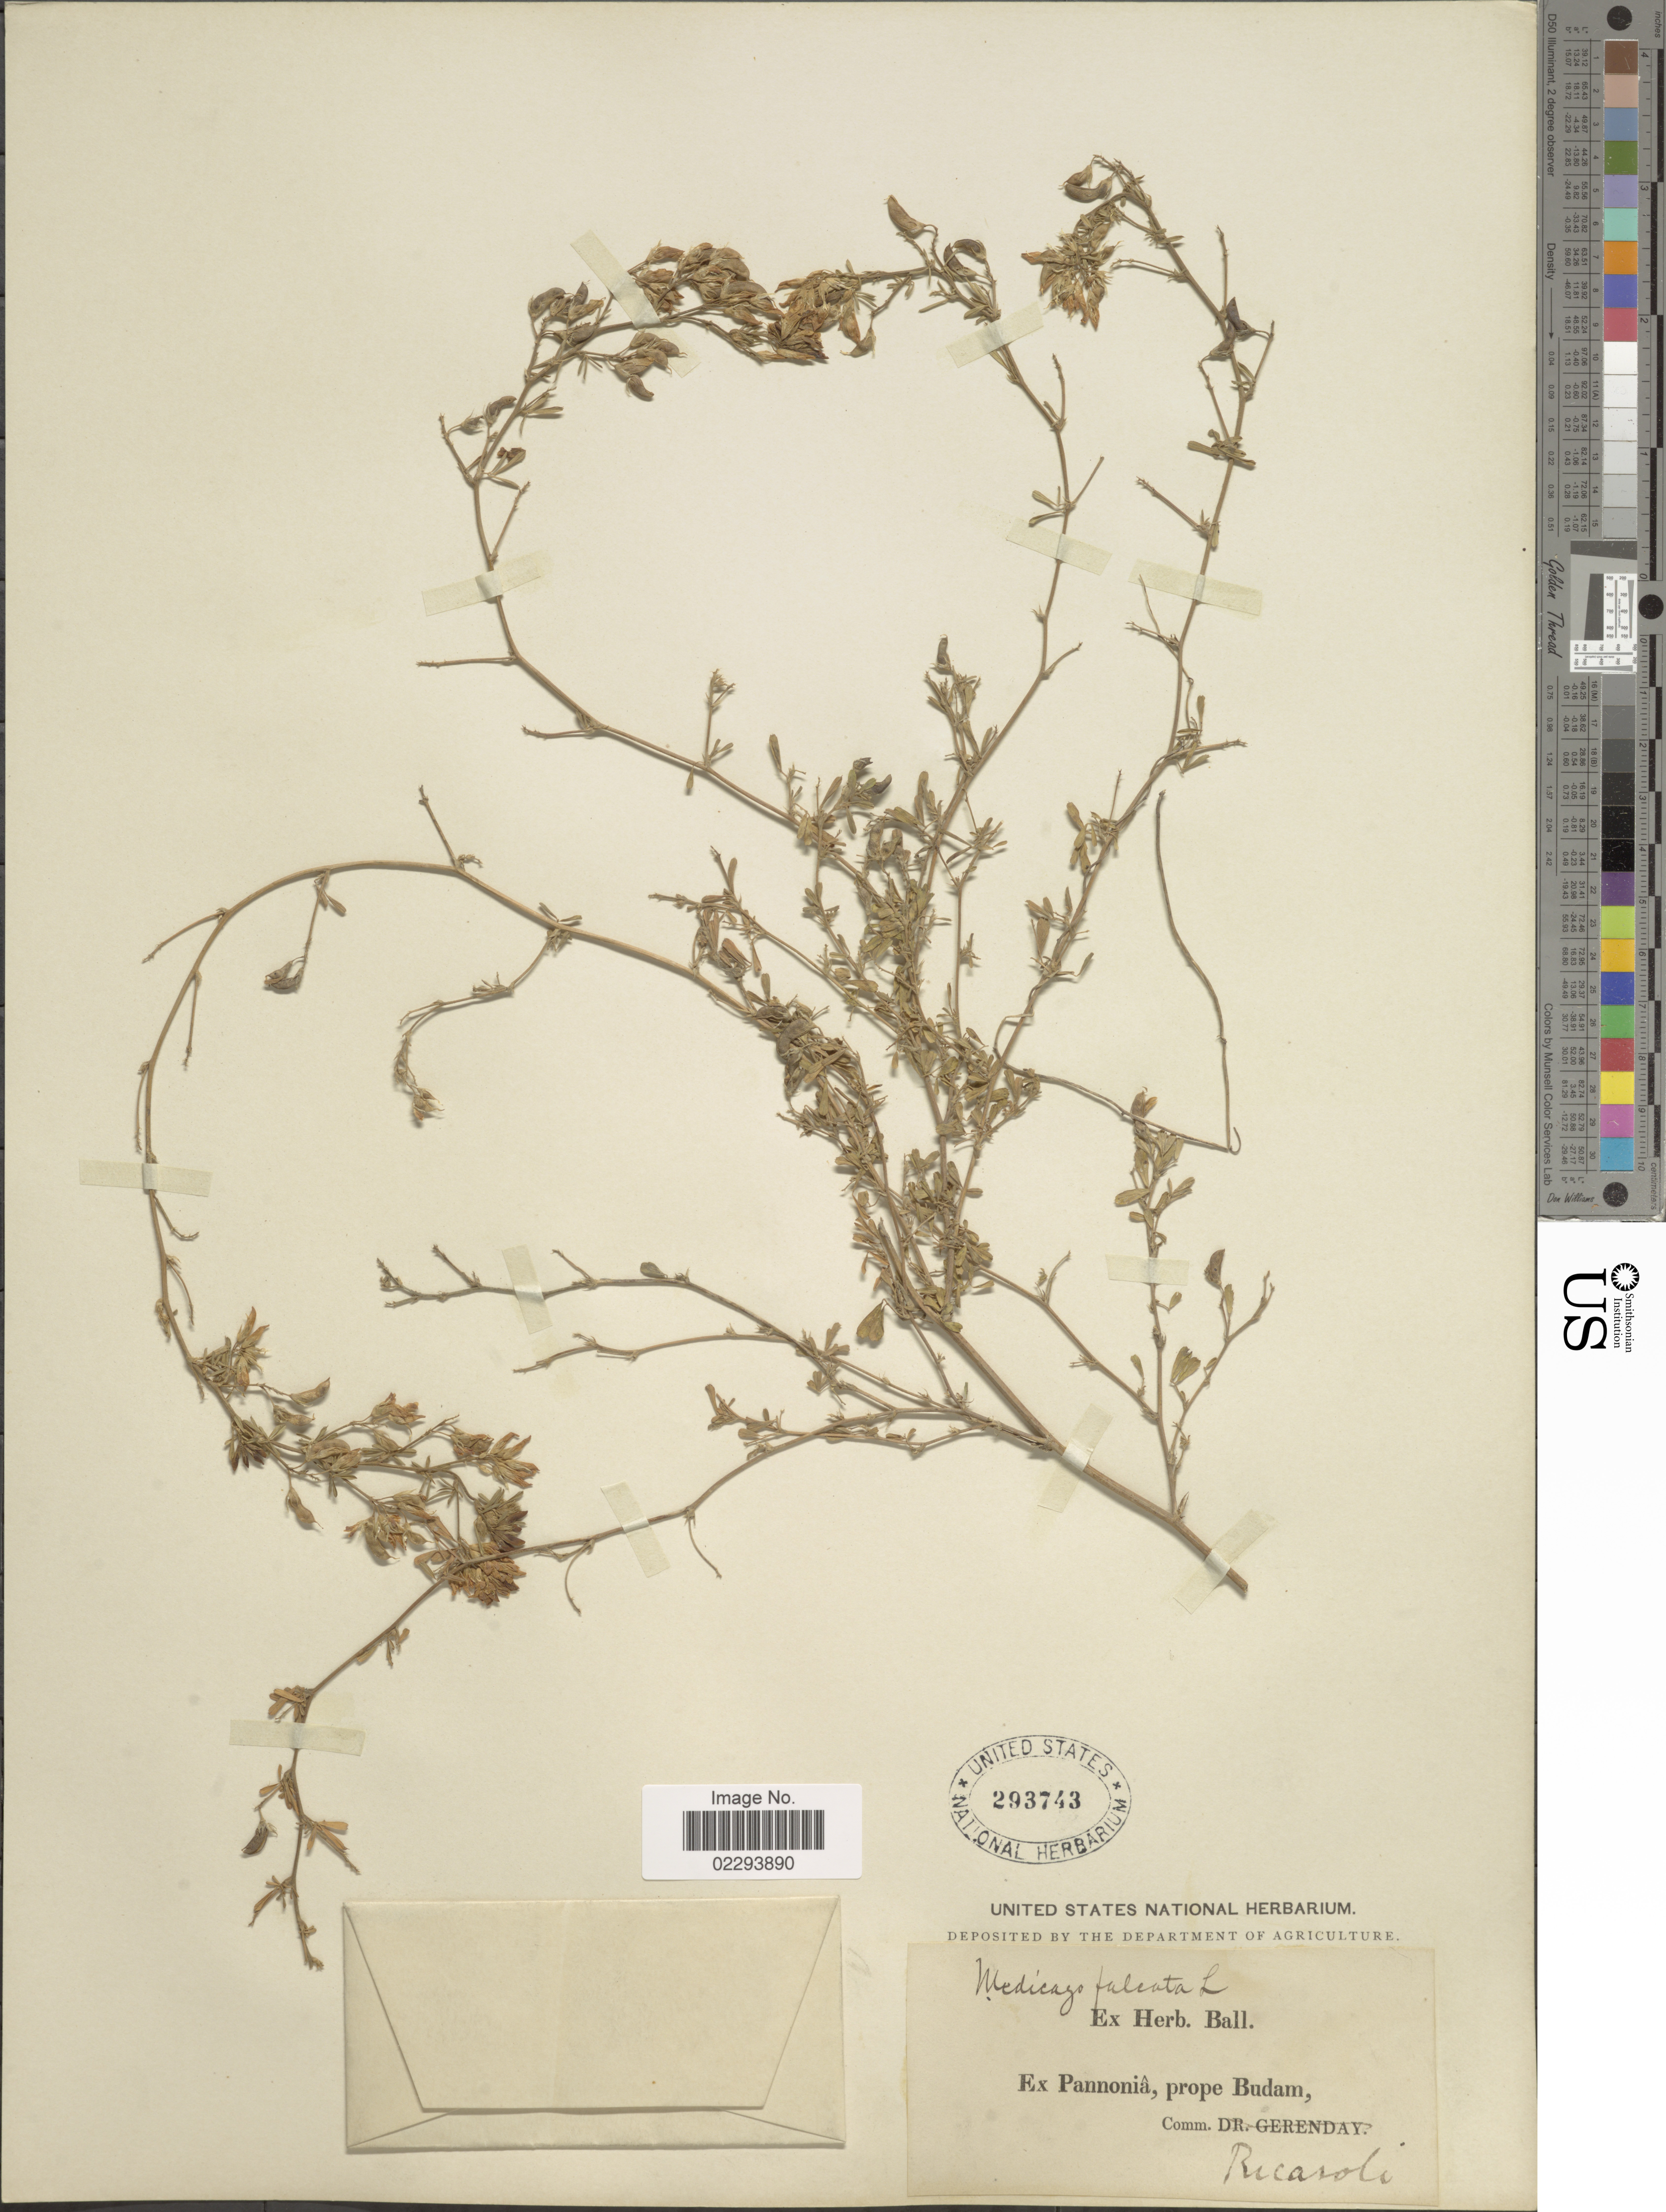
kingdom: Plantae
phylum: Tracheophyta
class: Magnoliopsida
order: Fabales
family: Fabaceae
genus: Medicago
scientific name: Medicago sativa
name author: L.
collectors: ex herb. Ball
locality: Pannonia, prope Budam.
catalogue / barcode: US 293743